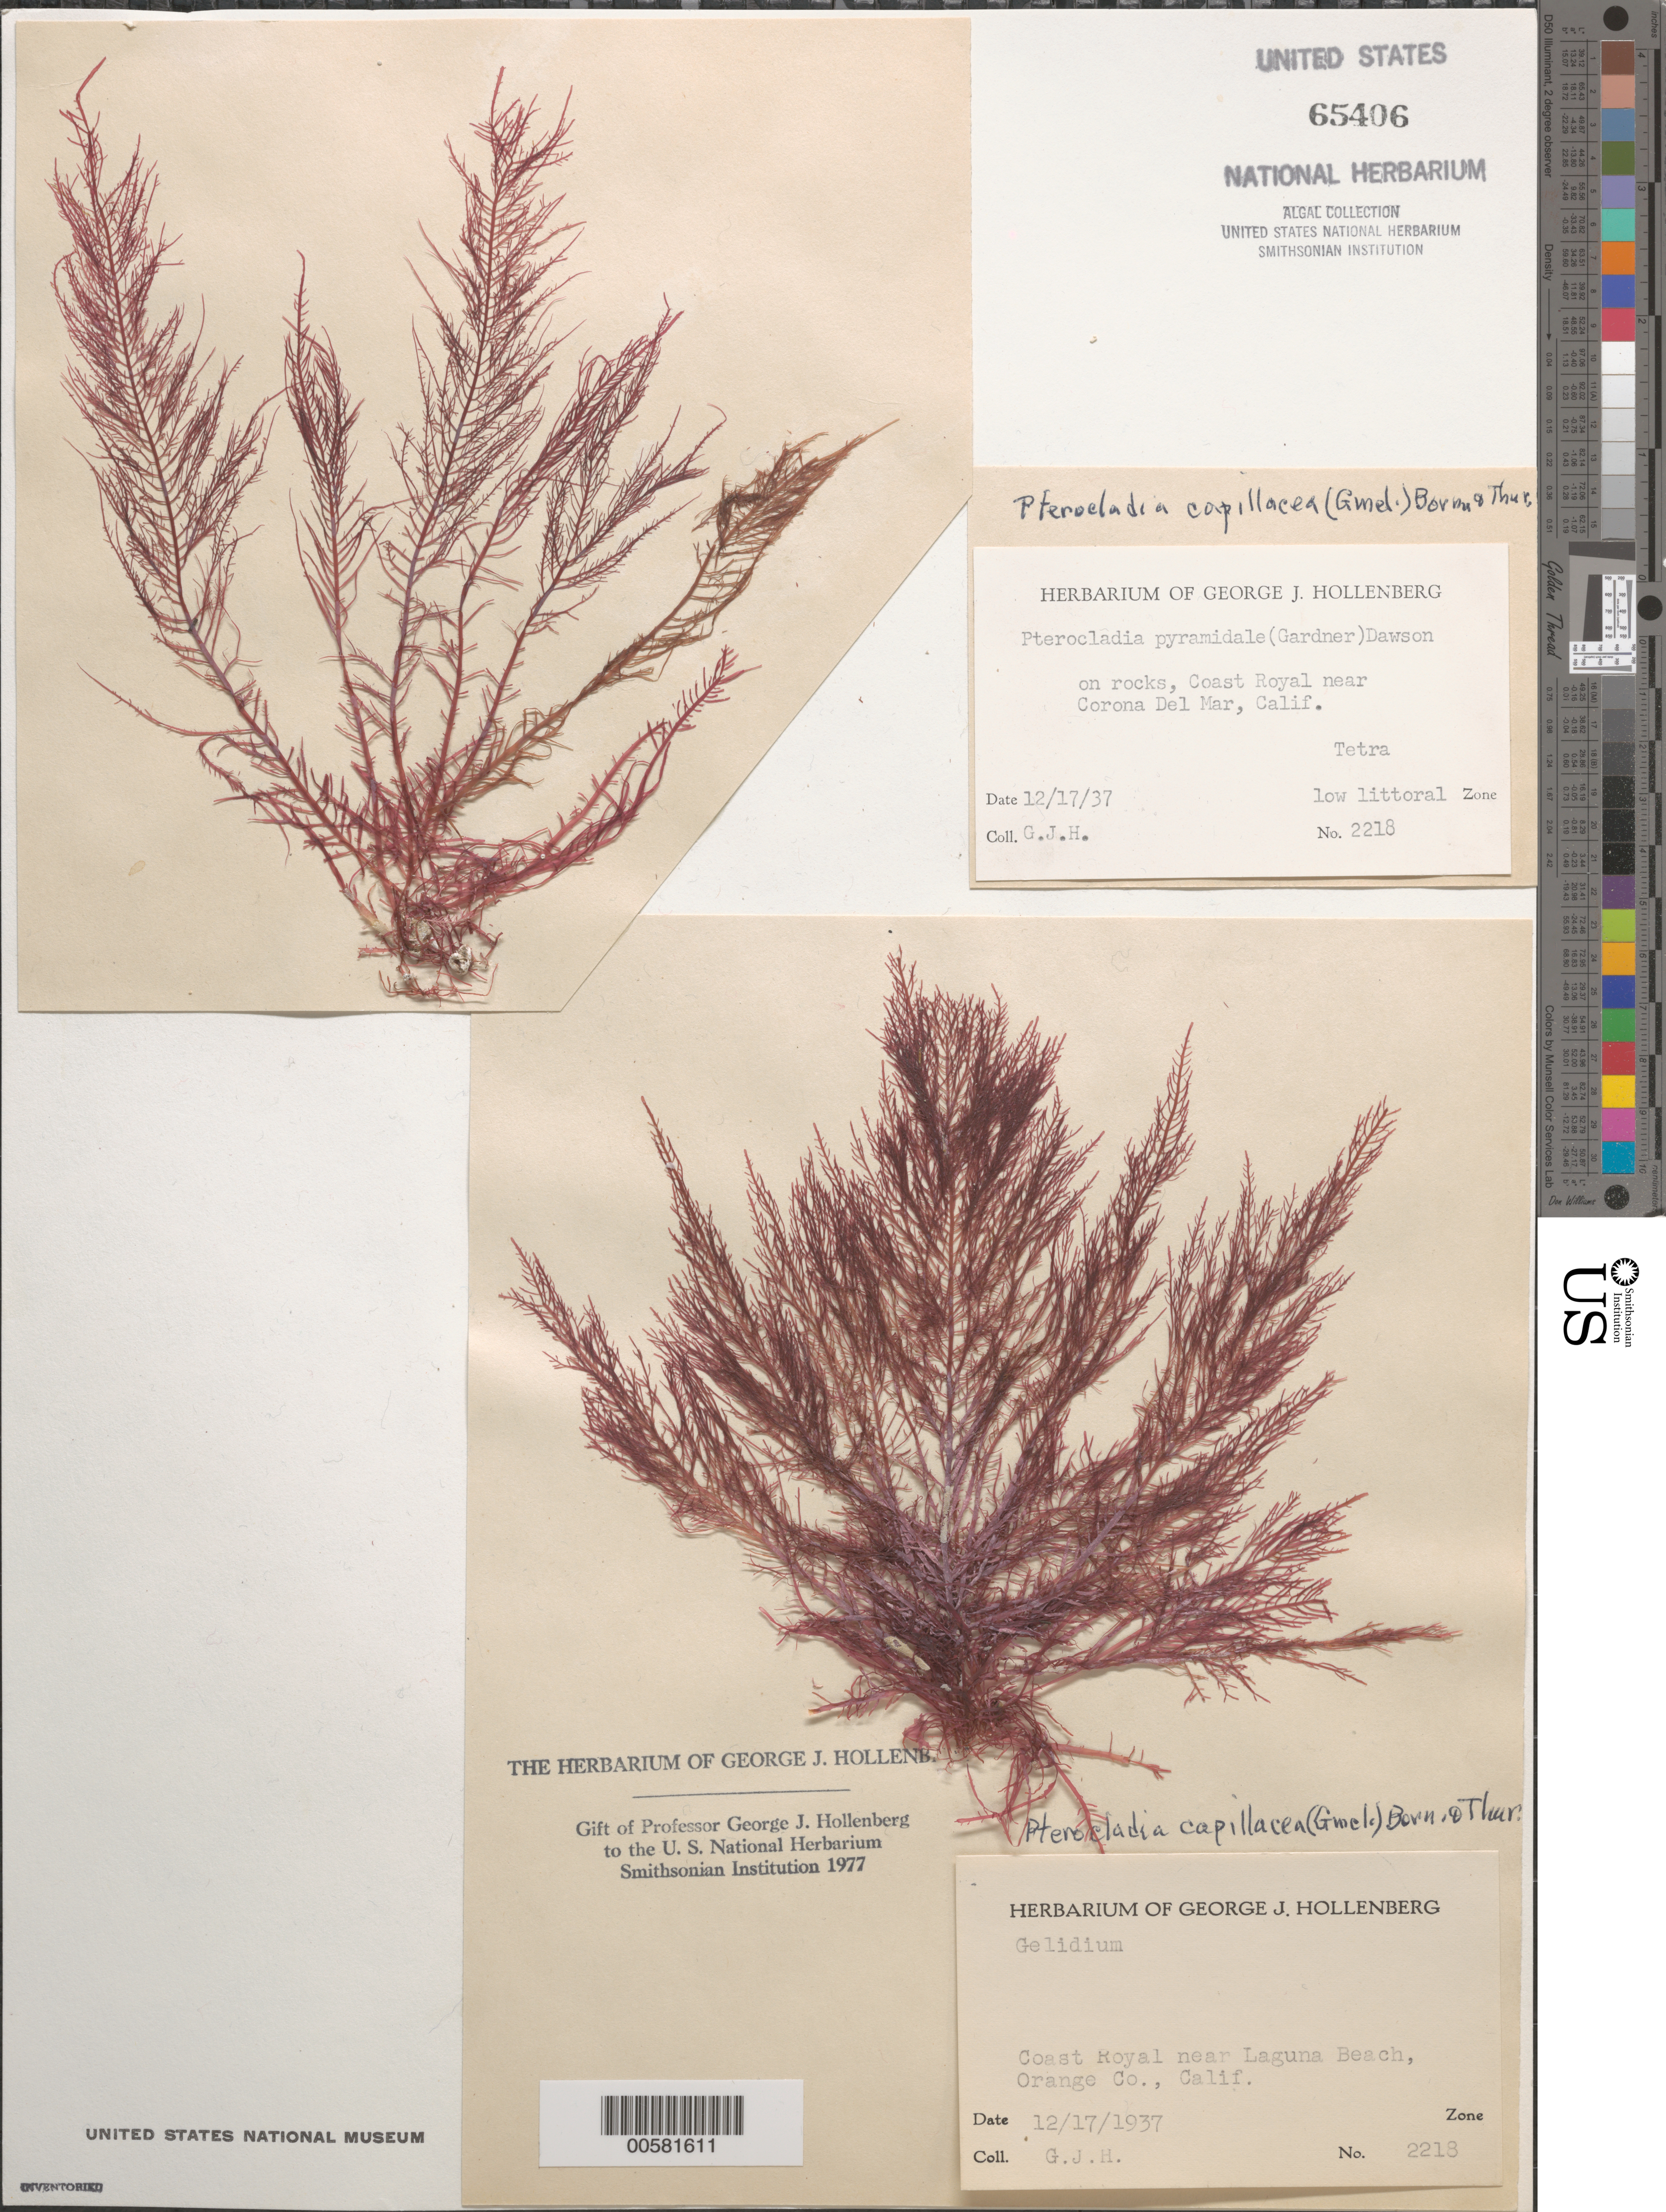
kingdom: Plantae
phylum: Rhodophyta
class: Florideophyceae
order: Gelidiales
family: Pterocladiaceae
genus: Pterocladiella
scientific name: Pterocladiella capillacea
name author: (S.G. Gmel.) Santelices & Hommers.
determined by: Algae name updating Project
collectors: G. Hollenberg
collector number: GJH 2218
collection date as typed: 17 Dec 1937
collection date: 1937-12-17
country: United States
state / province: California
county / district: Orange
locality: Coast Royal, near Laguna Beach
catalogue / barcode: US 65406